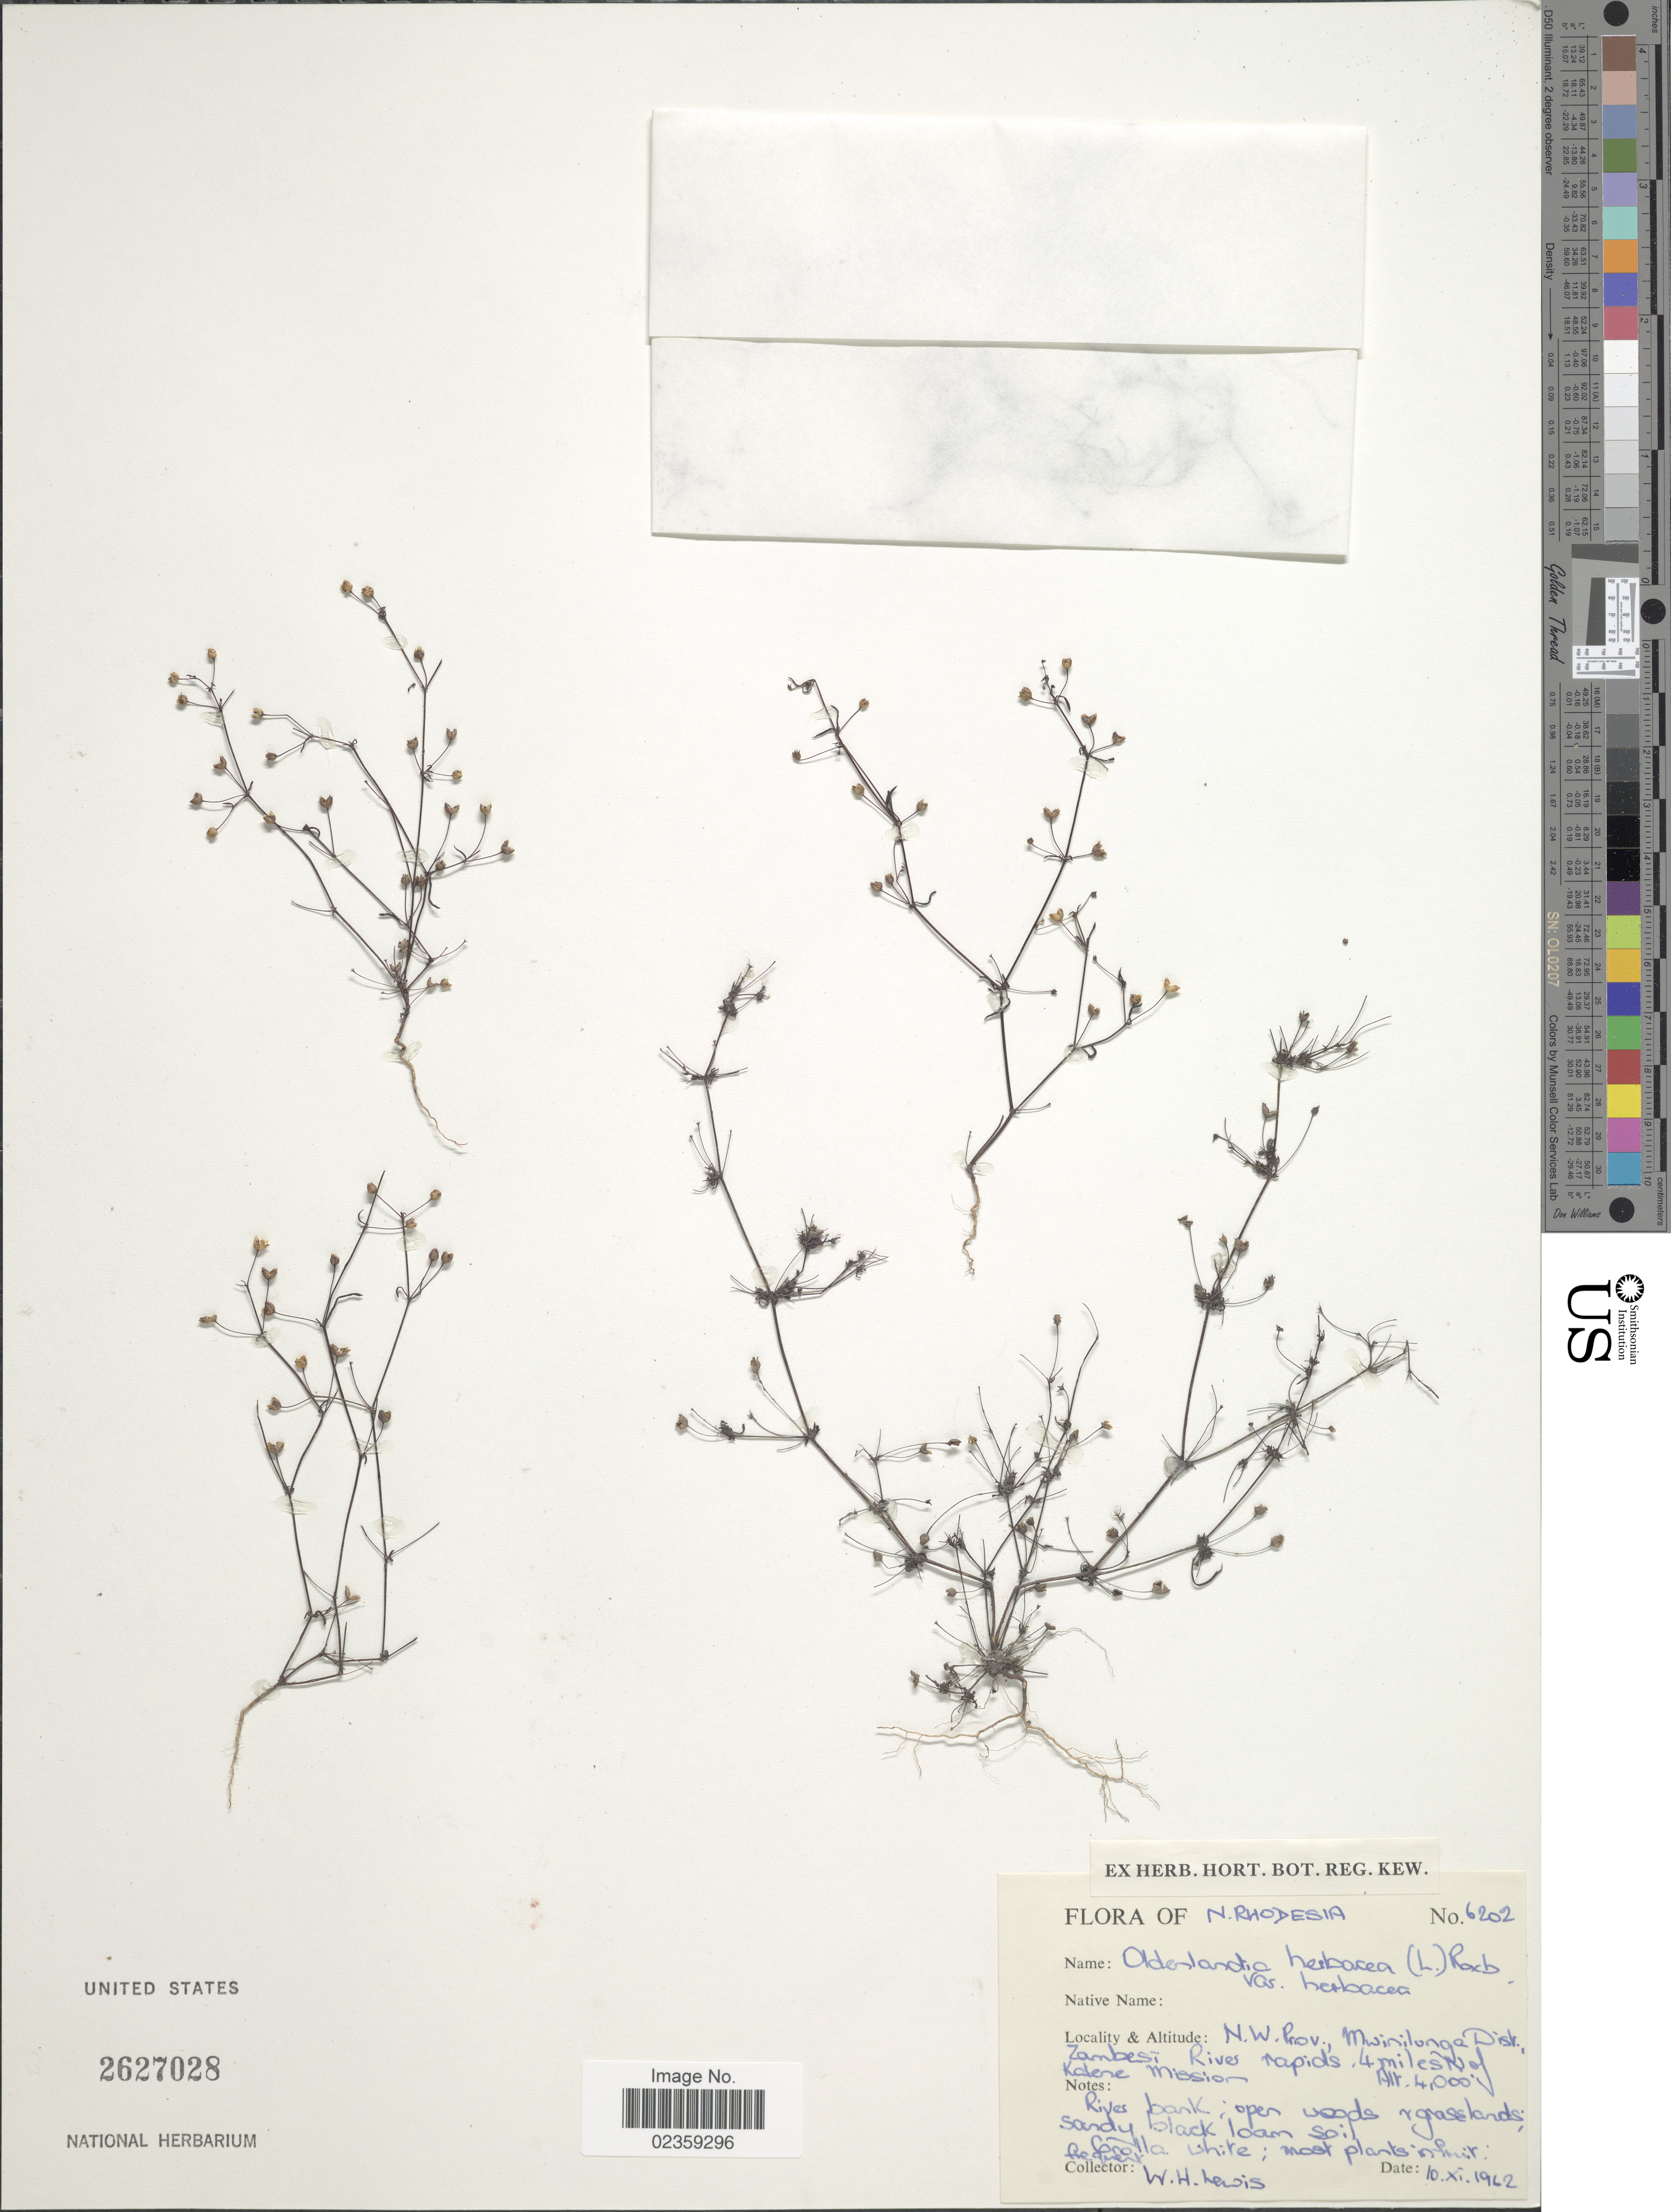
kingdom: Plantae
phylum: Tracheophyta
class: Magnoliopsida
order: Gentianales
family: Rubiaceae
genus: Oldenlandia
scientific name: Oldenlandia herbacea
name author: (L.) Roxb.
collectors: W. H. Lewis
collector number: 6202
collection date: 1962-11-10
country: Zambia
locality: N. Rhodesia. N.W. Prov., Mwinilunga Dist., Zambesi River rapids, 4 miles N of Kalene Mission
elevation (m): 1219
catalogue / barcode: US 2627028